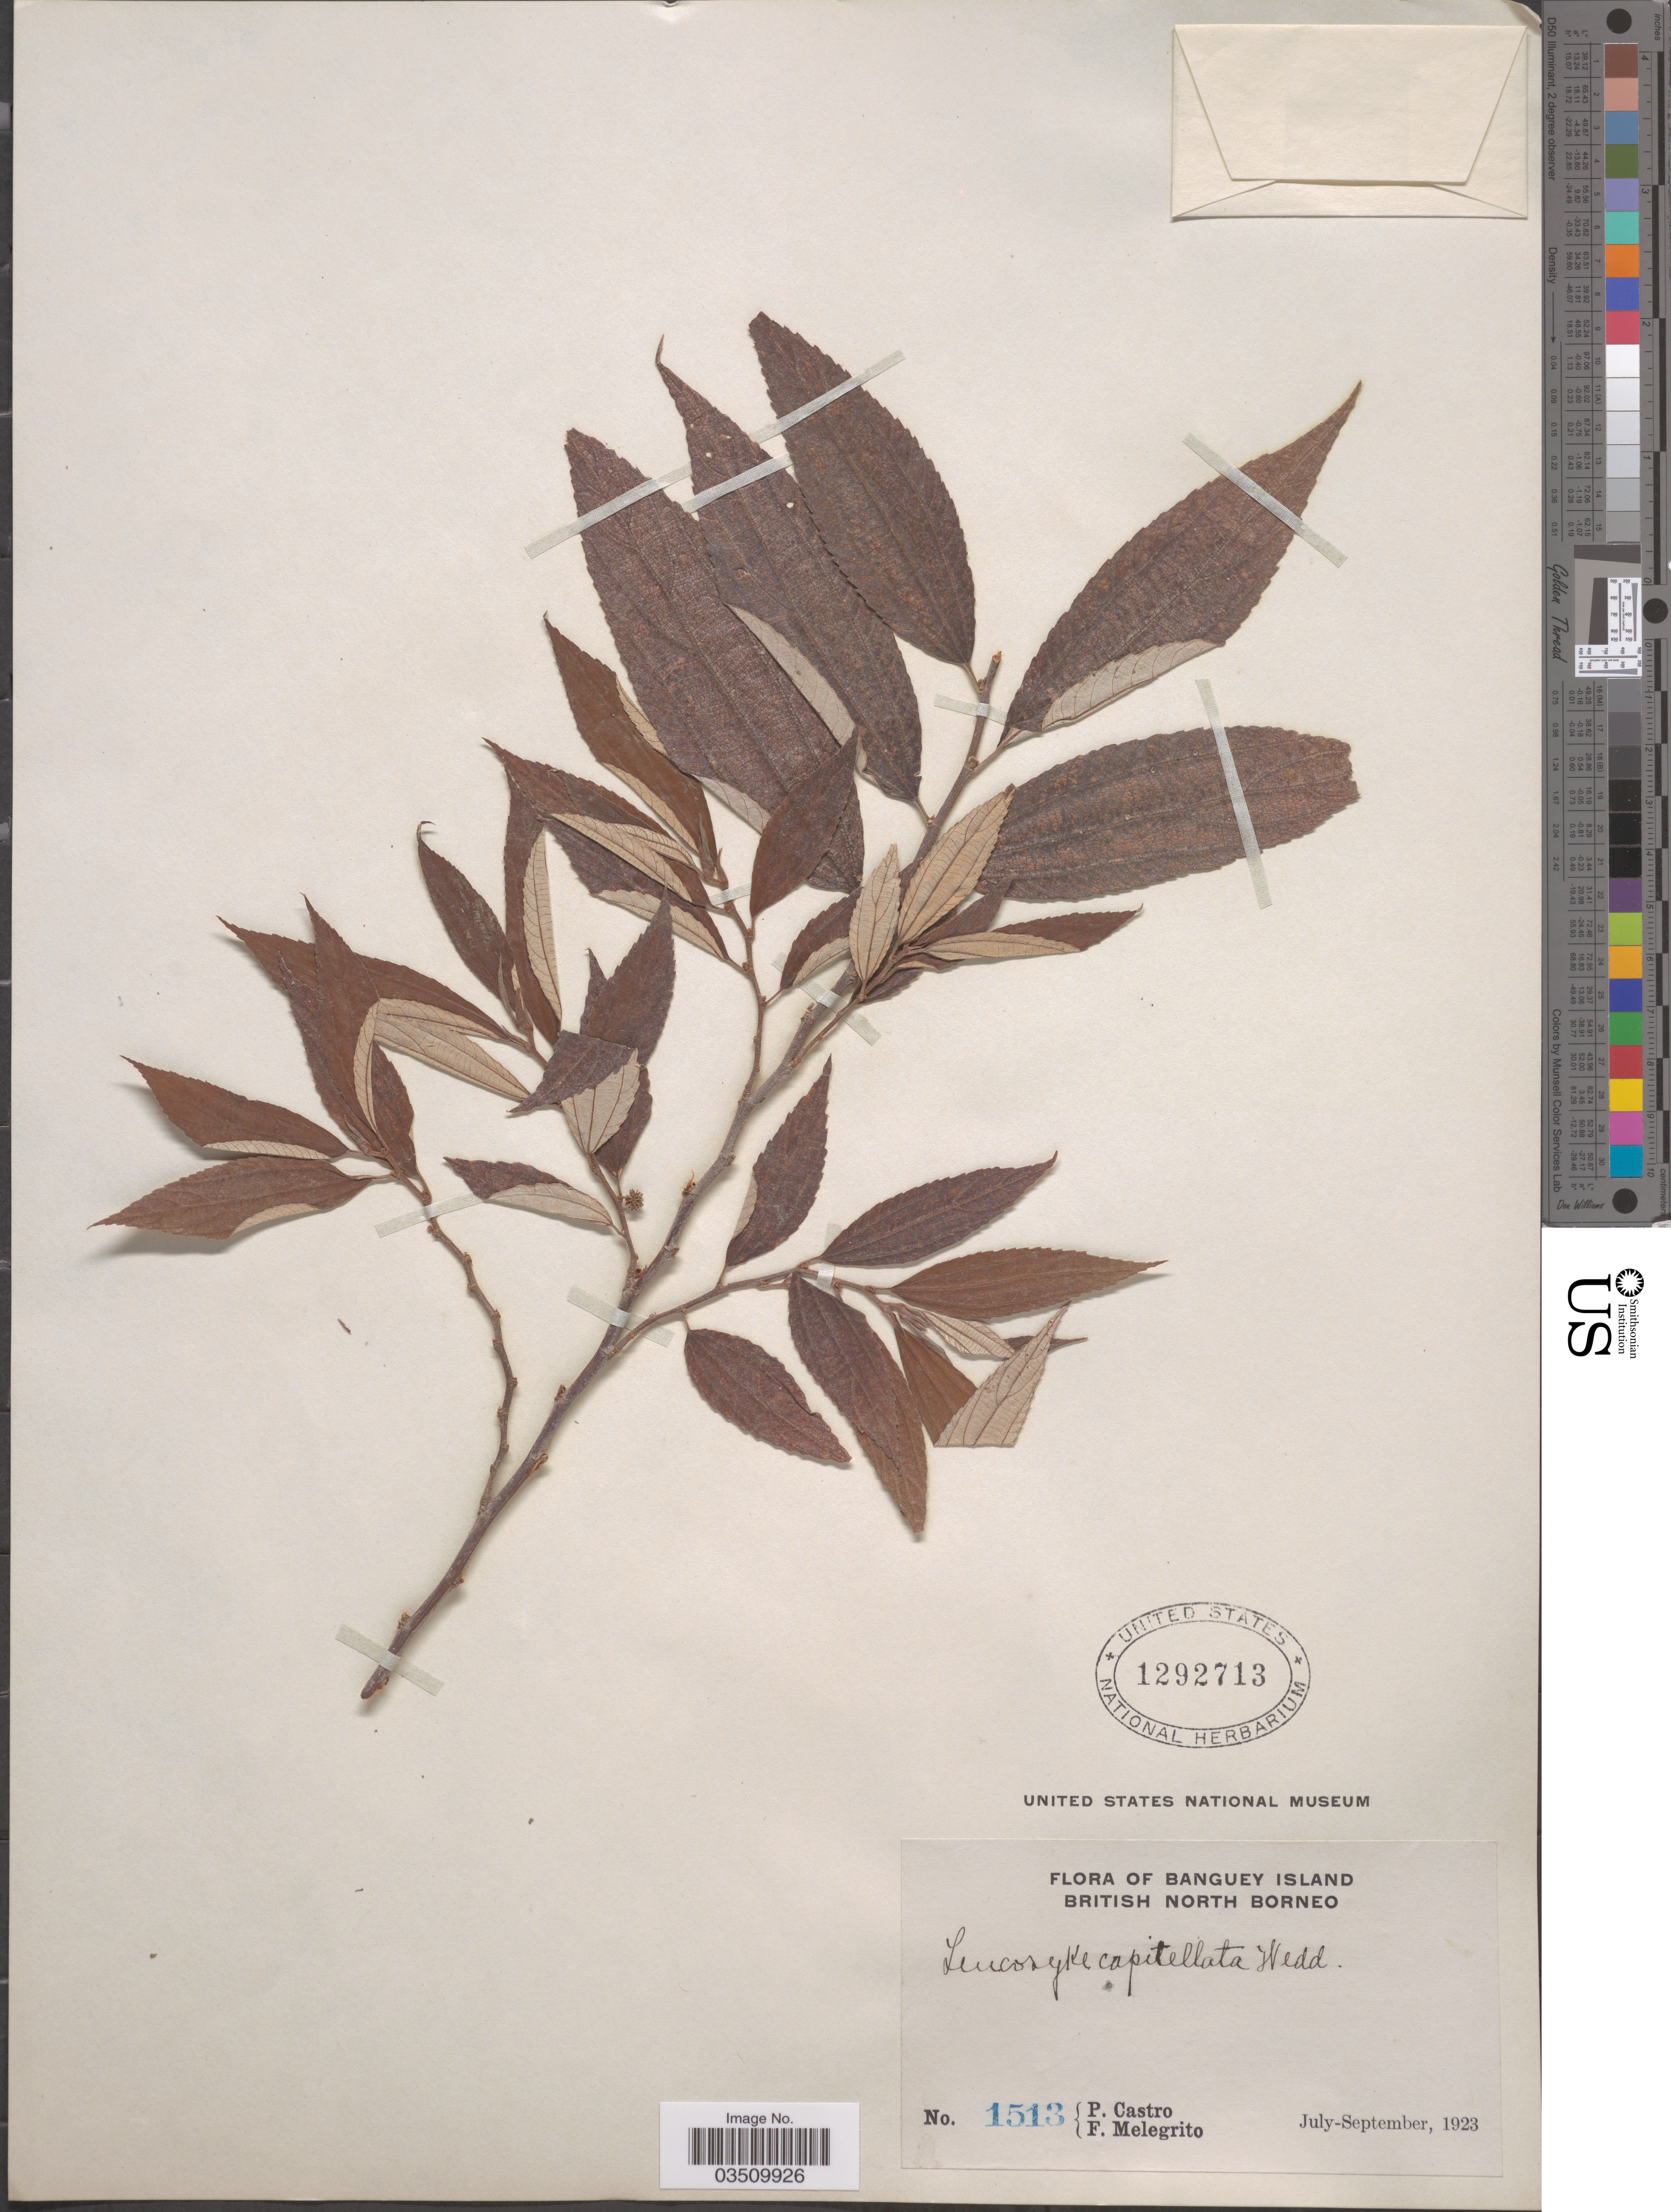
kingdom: Plantae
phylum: Tracheophyta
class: Magnoliopsida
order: Rosales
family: Urticaceae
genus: Leucosyke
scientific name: Leucosyke capitellata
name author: (Poir.) Wedd.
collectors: P. Castro & F. Melegrito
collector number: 1513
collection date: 1923-07/1923-09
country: Malaysia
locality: Banguey Island. British North Borneo.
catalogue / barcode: US 1292713